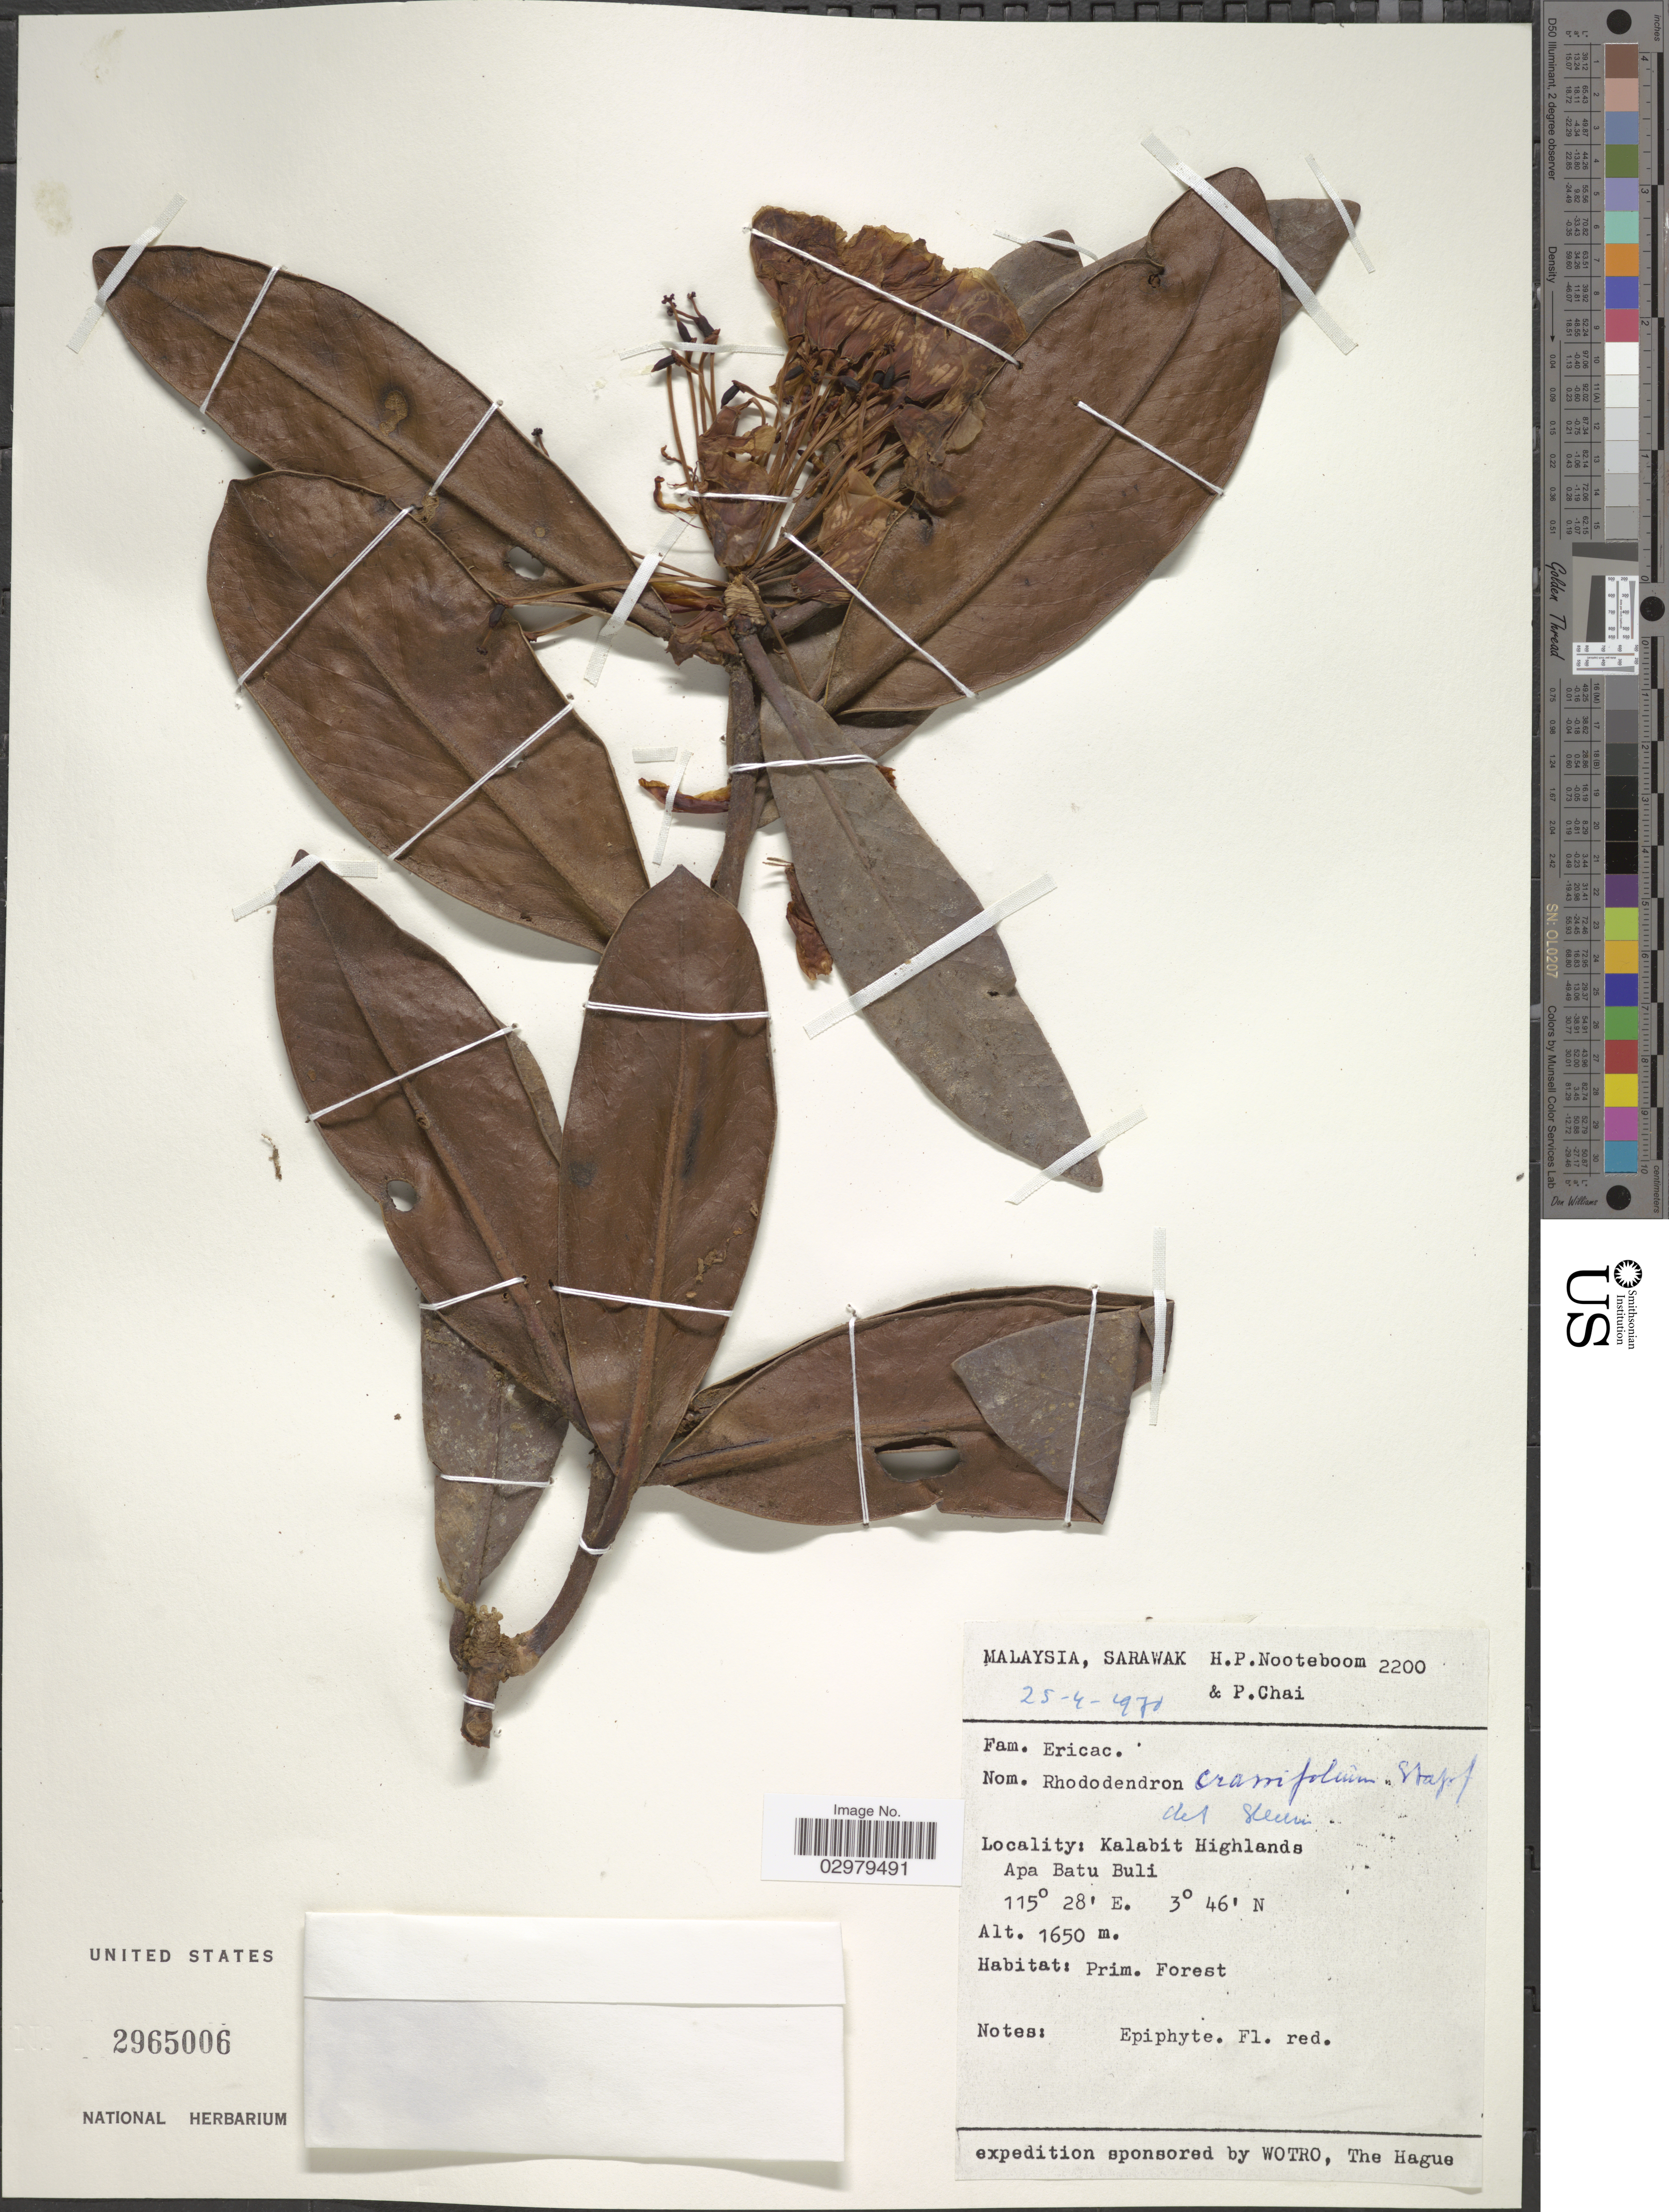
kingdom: Plantae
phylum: Tracheophyta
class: Magnoliopsida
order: Ericales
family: Ericaceae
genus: Rhododendron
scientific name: Rhododendron crassifolium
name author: Stapf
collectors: H. P. Nooteboom & P. Chai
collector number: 2200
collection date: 1970-04-25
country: Malaysia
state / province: Sarawak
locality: Kalabit Highlands. Apa Batu Buli.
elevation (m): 1650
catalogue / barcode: US 2965006